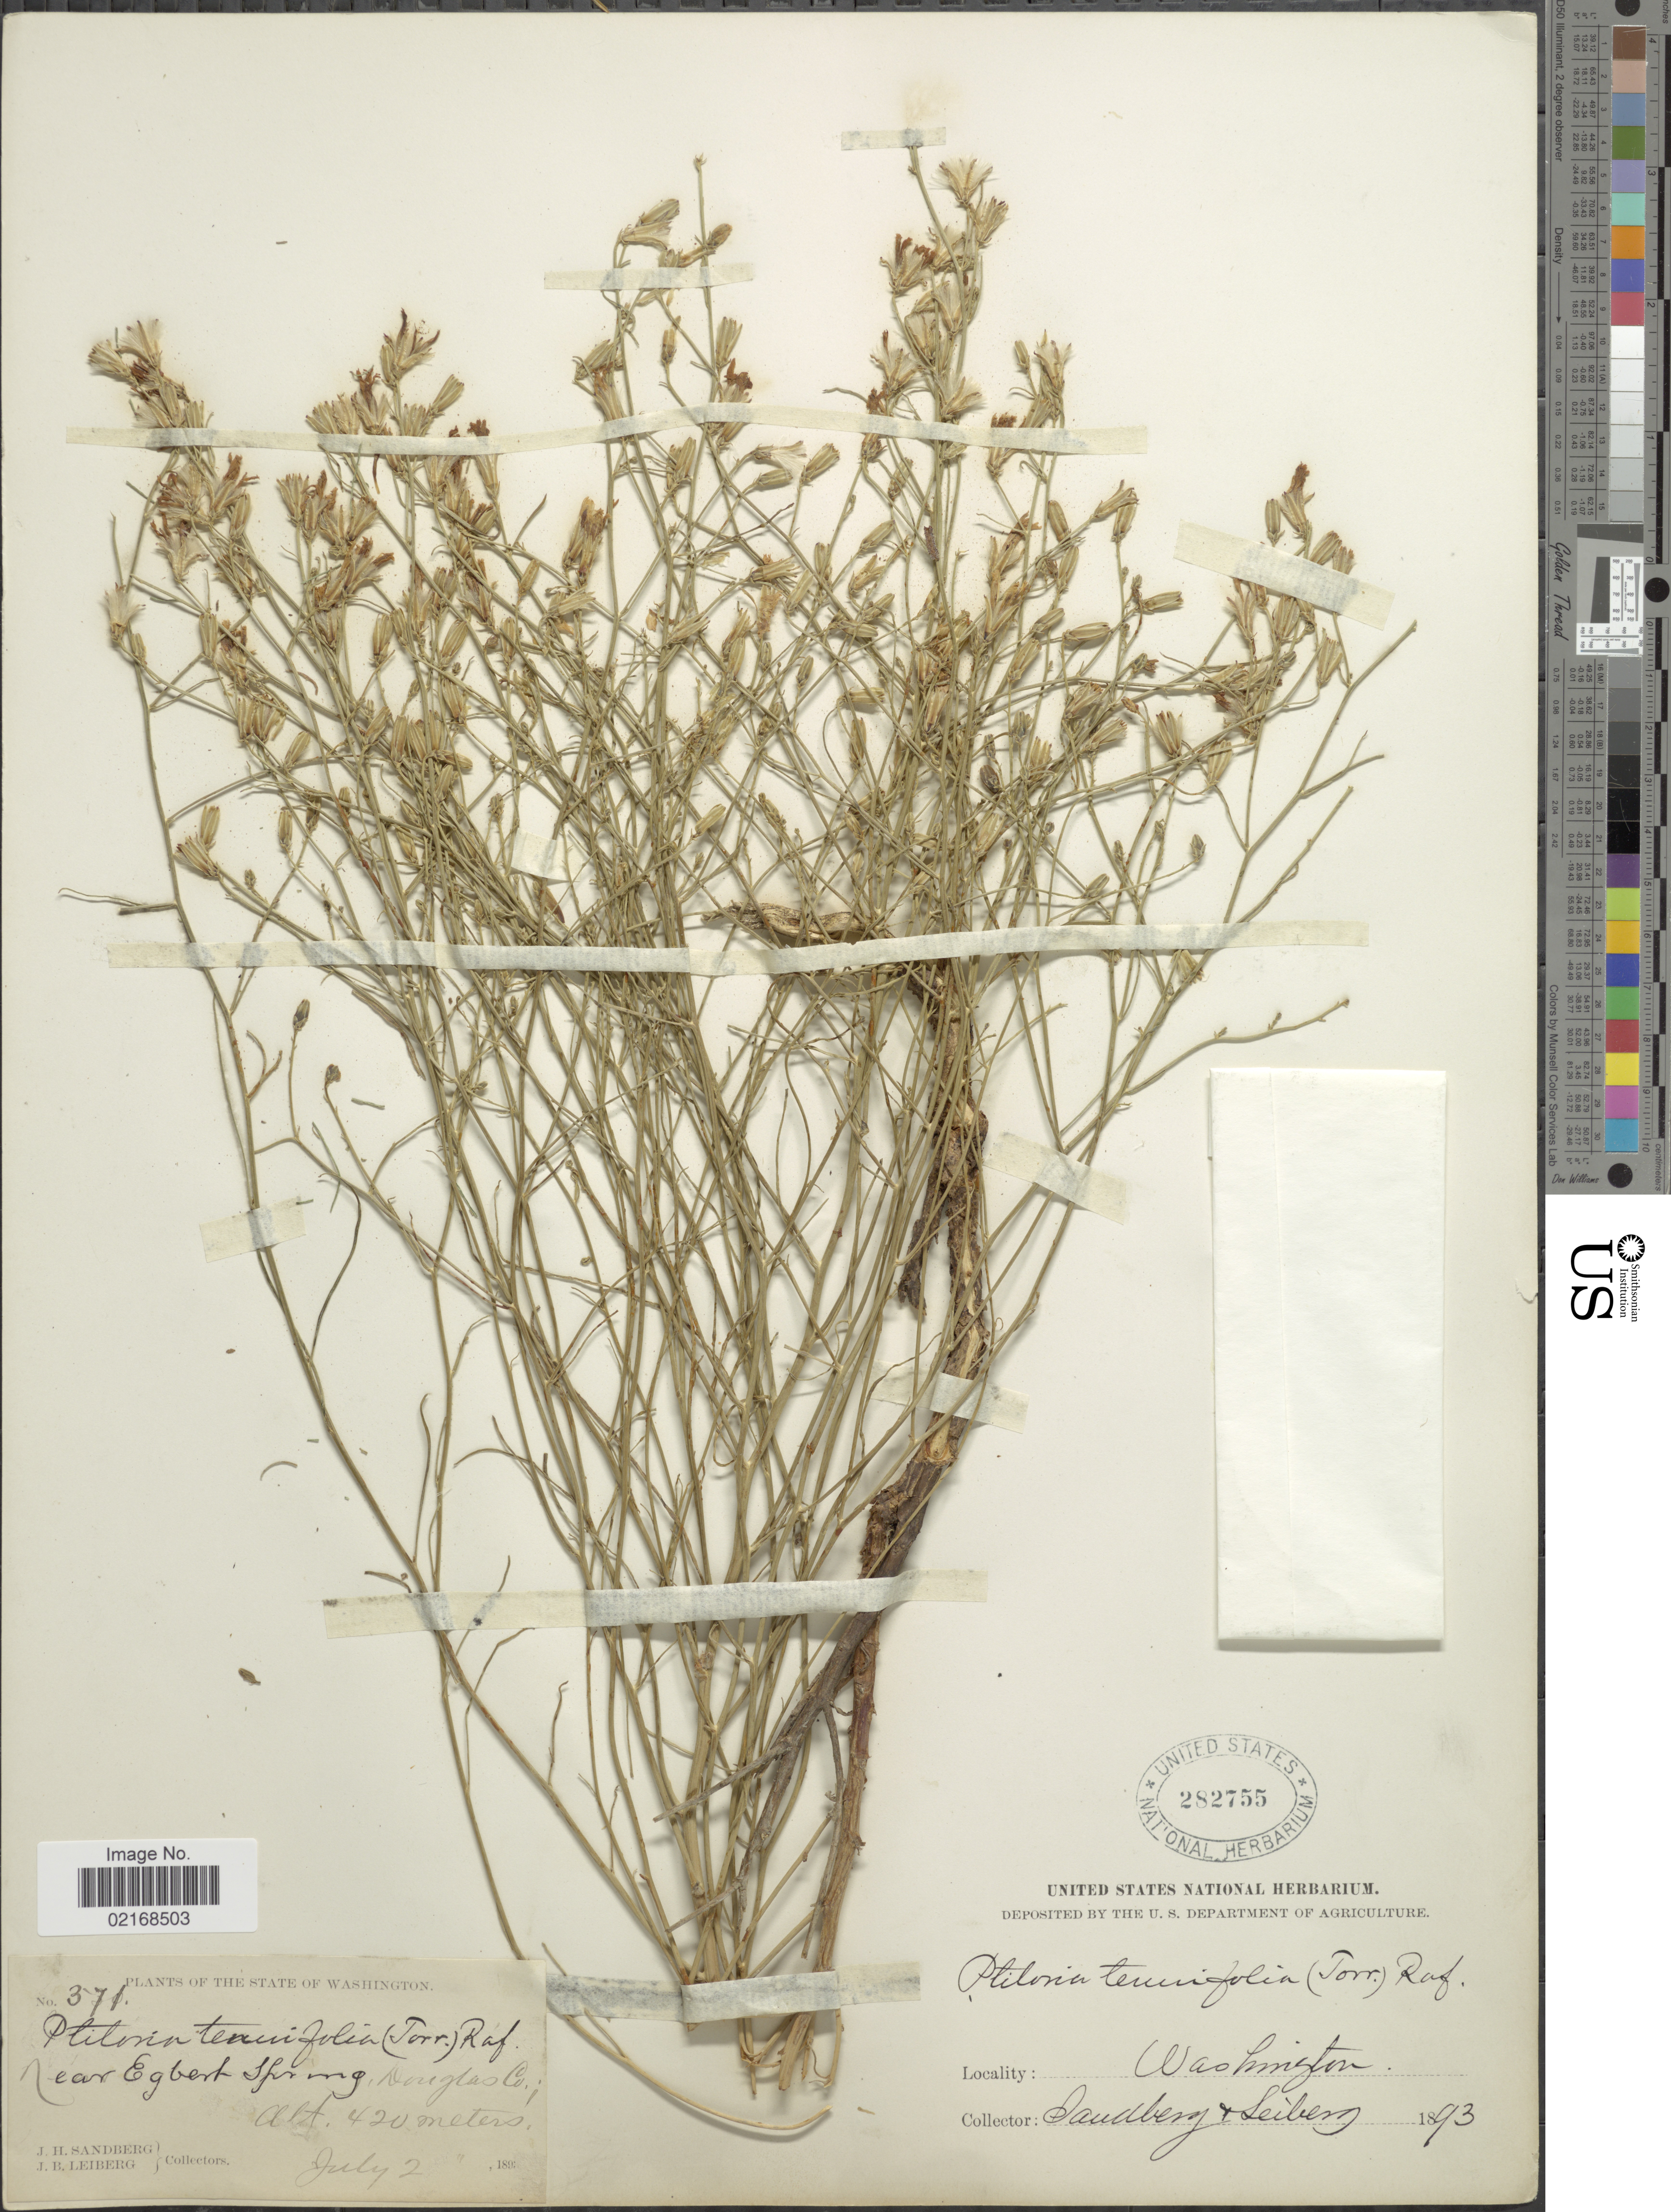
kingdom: Plantae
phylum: Tracheophyta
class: Magnoliopsida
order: Asterales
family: Asteraceae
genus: Stephanomeria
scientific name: Stephanomeria tenuifolia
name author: (Torr.) H.M. Hall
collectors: J. H. Sandberg & J. B. Leiberg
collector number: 371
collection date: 1893-07-02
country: United States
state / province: Washington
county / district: Douglas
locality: Near Egbert Spring, Douglas Co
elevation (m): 420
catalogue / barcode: US 282755